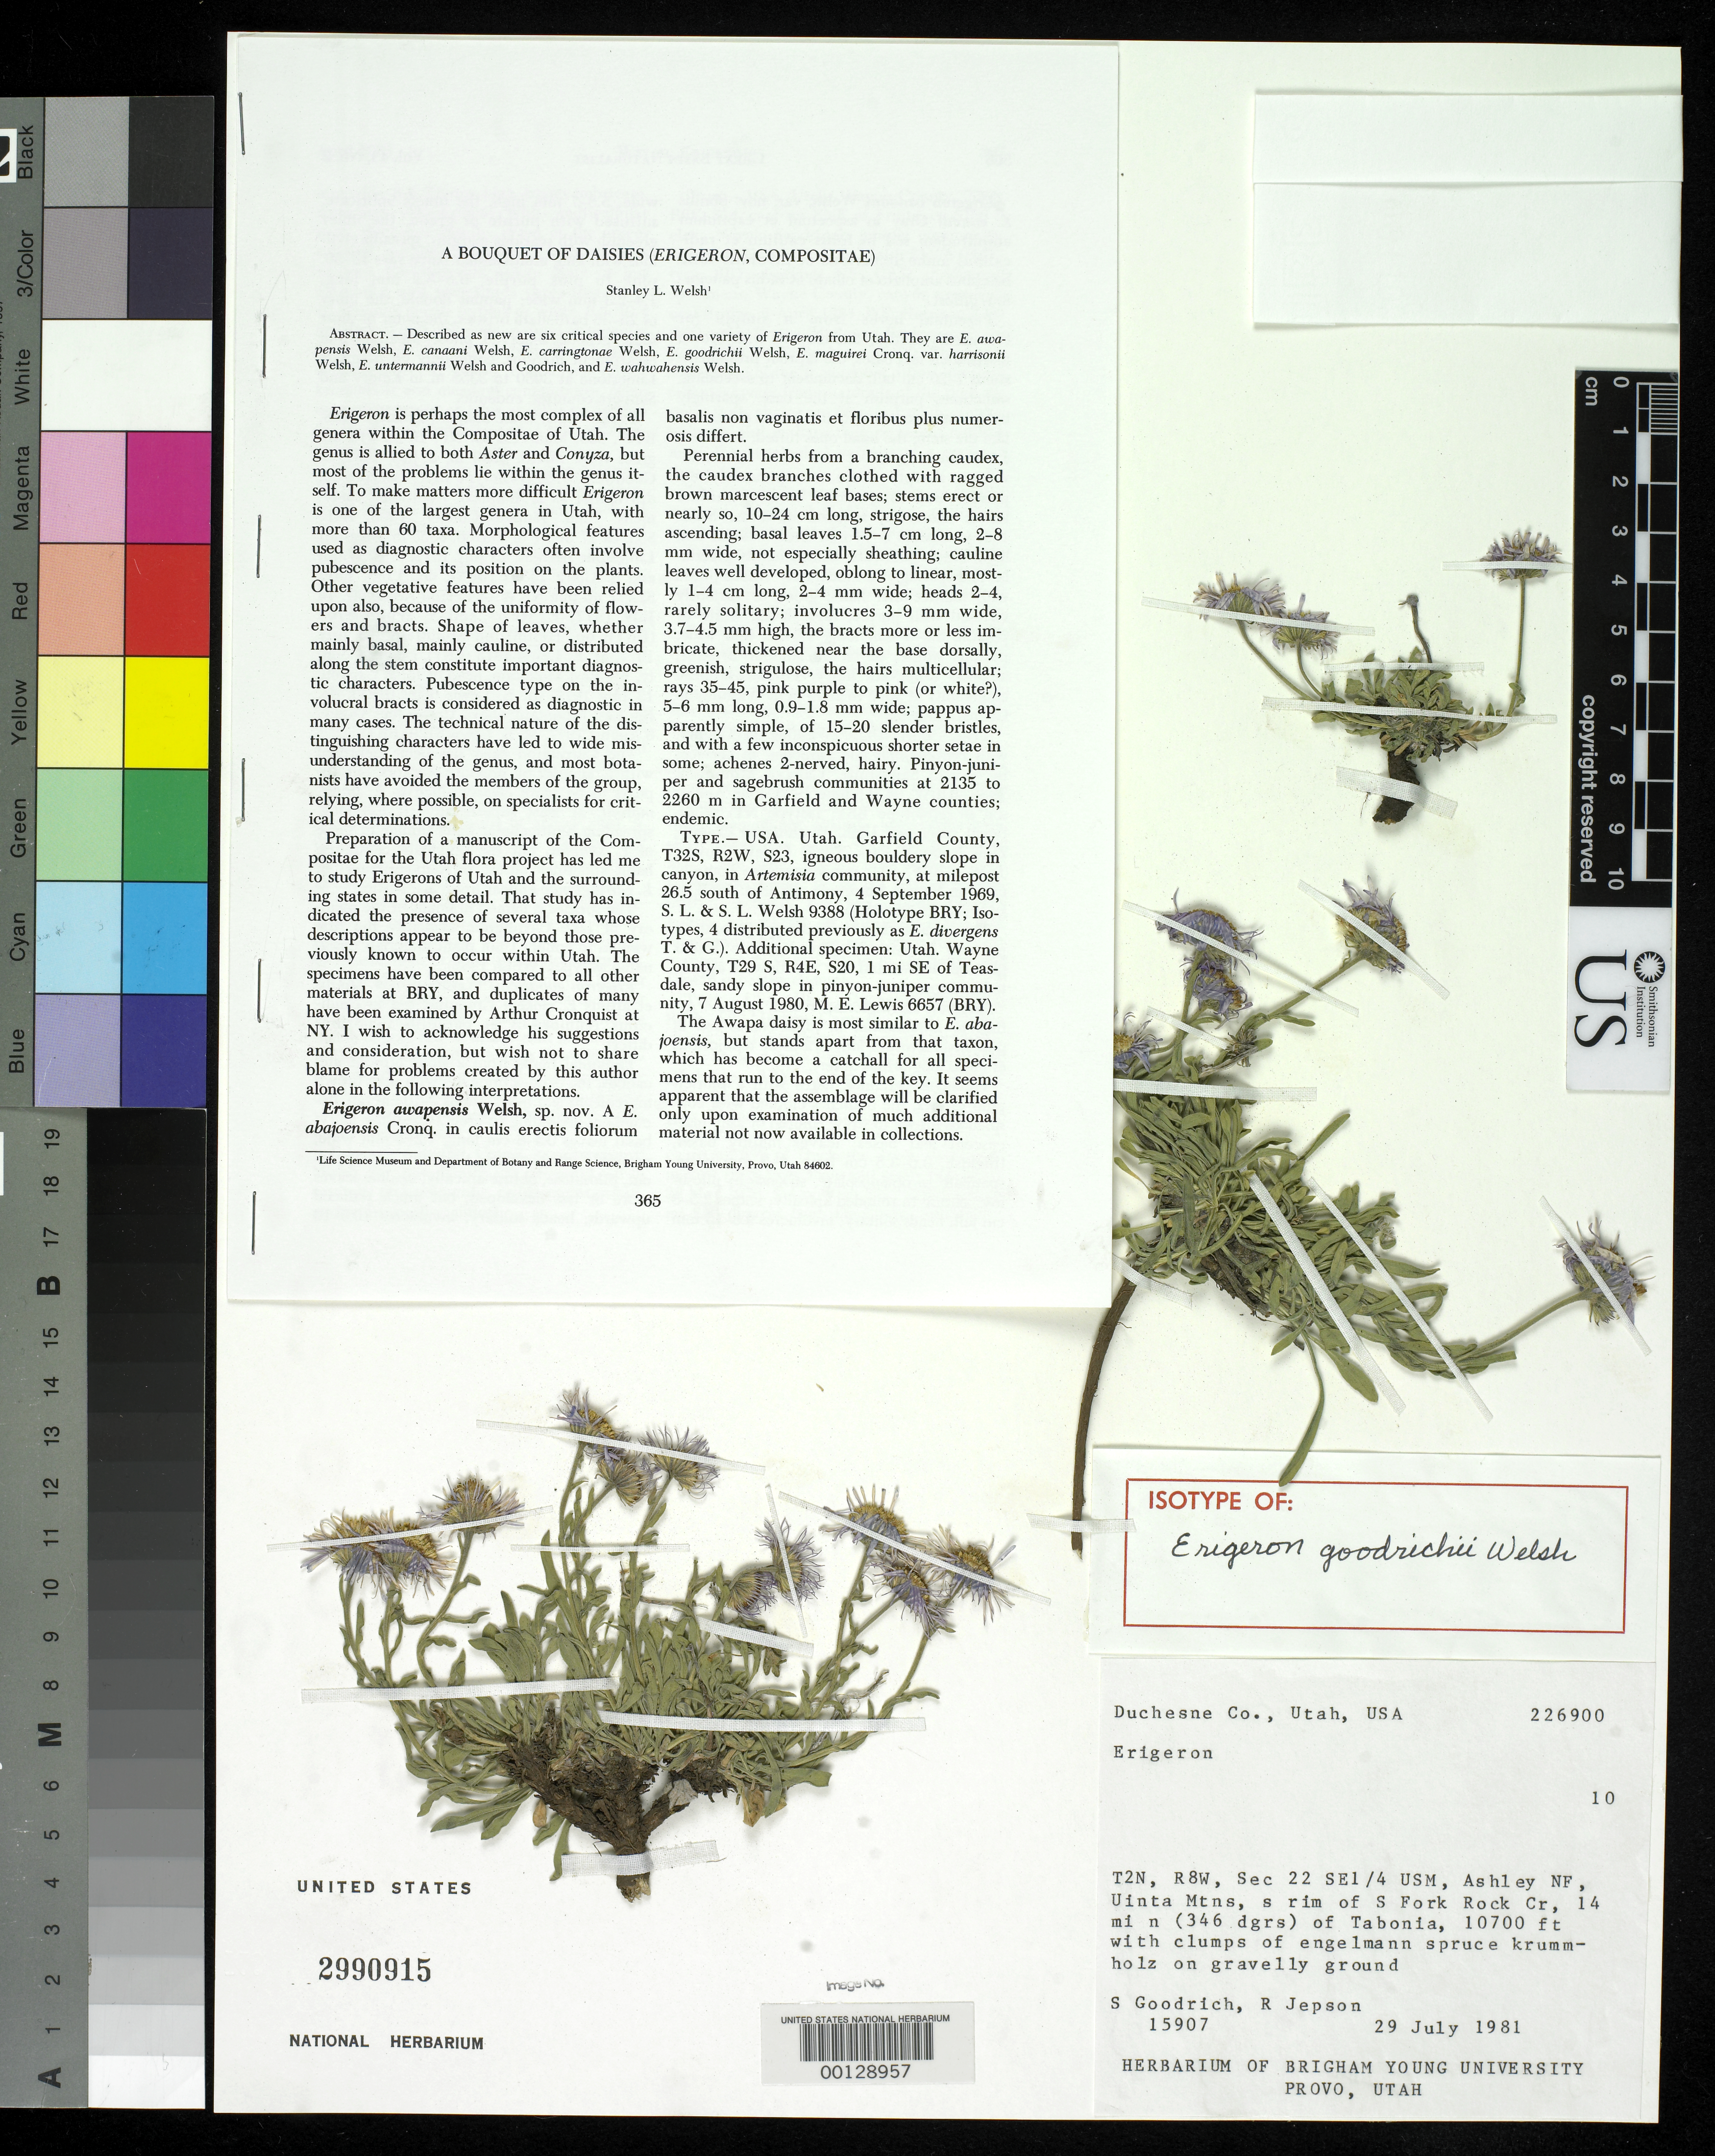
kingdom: Plantae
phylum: Tracheophyta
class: Magnoliopsida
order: Asterales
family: Asteraceae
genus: Erigeron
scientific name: Erigeron goodrichii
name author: S.L. Welsh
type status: Isotype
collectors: S. Goodrich & R. Jepson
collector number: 15907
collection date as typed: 29 Jul 1981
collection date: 1981-07-29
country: United States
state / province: Utah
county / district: Duchesne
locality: Ashley nf, Uinta Mtns, S rim of S fork Rock Cr., 14 mi. N of Tabonia; alt. 10700 ft.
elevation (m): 3261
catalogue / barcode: US 2990915